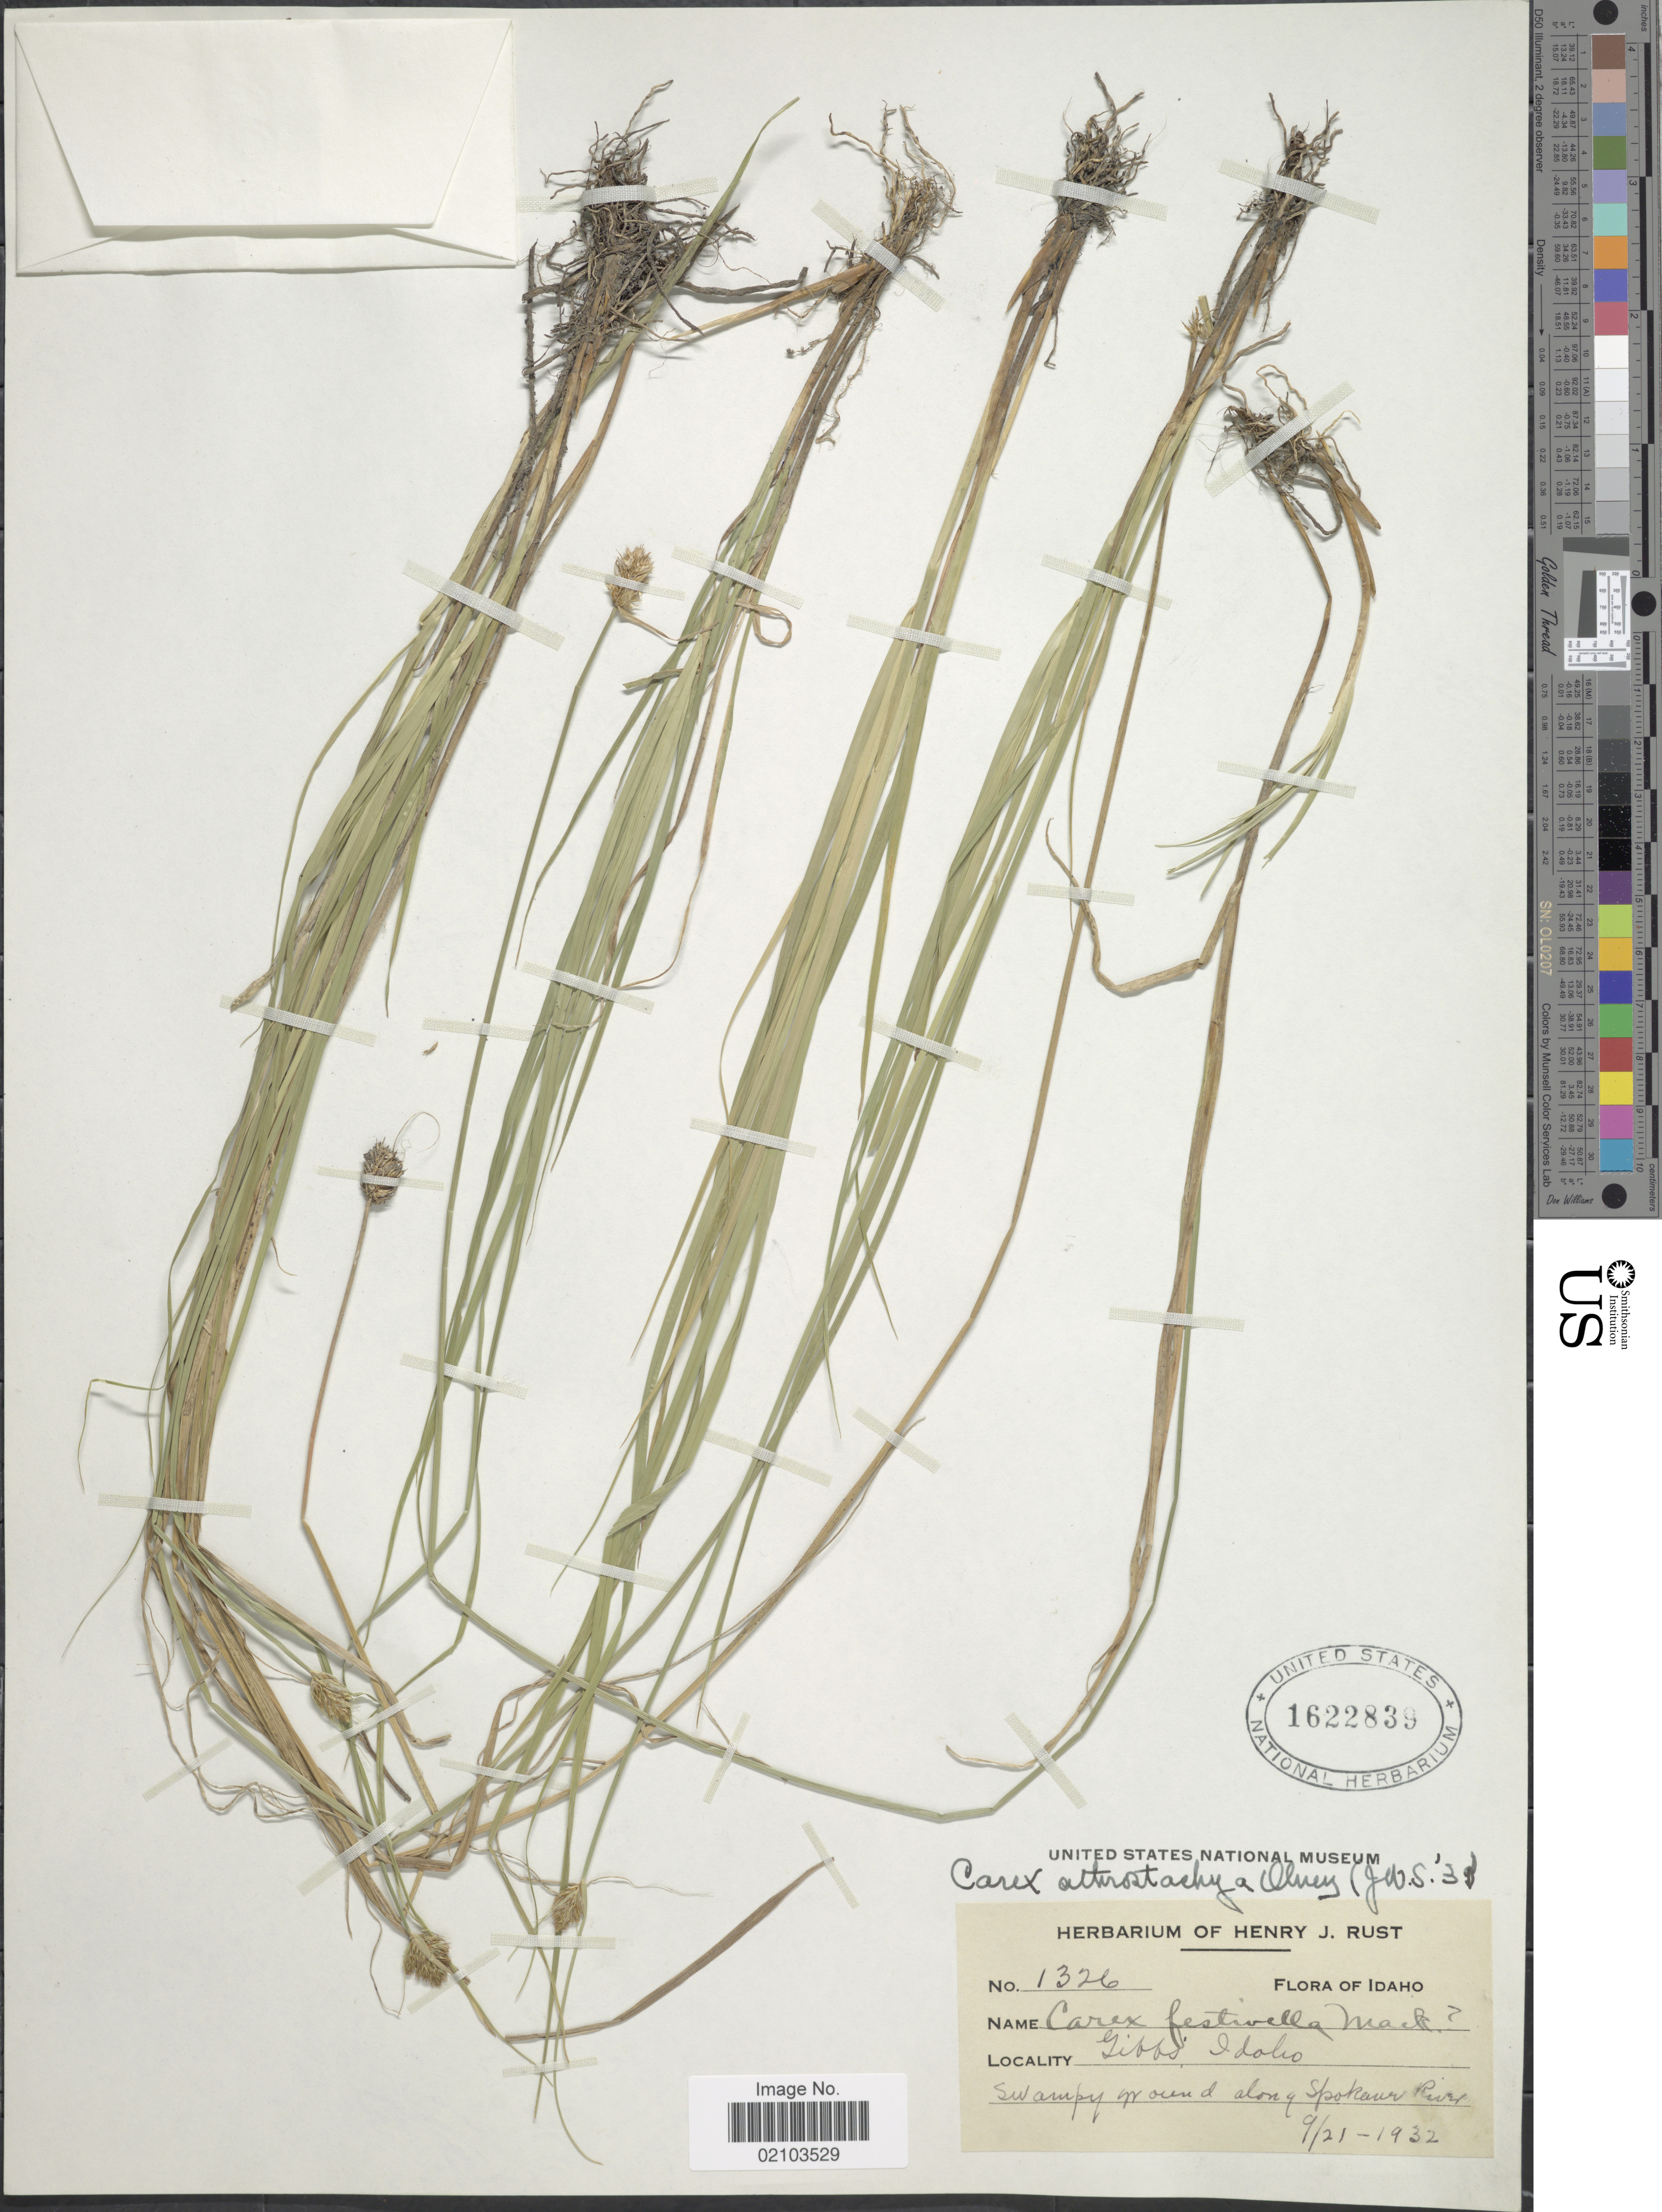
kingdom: Plantae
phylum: Tracheophyta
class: Liliopsida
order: Poales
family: Cyperaceae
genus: Carex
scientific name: Carex athrostachya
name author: Olney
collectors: ex herb. Henry J. Rust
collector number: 1326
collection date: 1932-09-21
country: United States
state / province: Idaho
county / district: Kootenai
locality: Gibbs, swampy ground along Spokane River.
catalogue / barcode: US 1622839